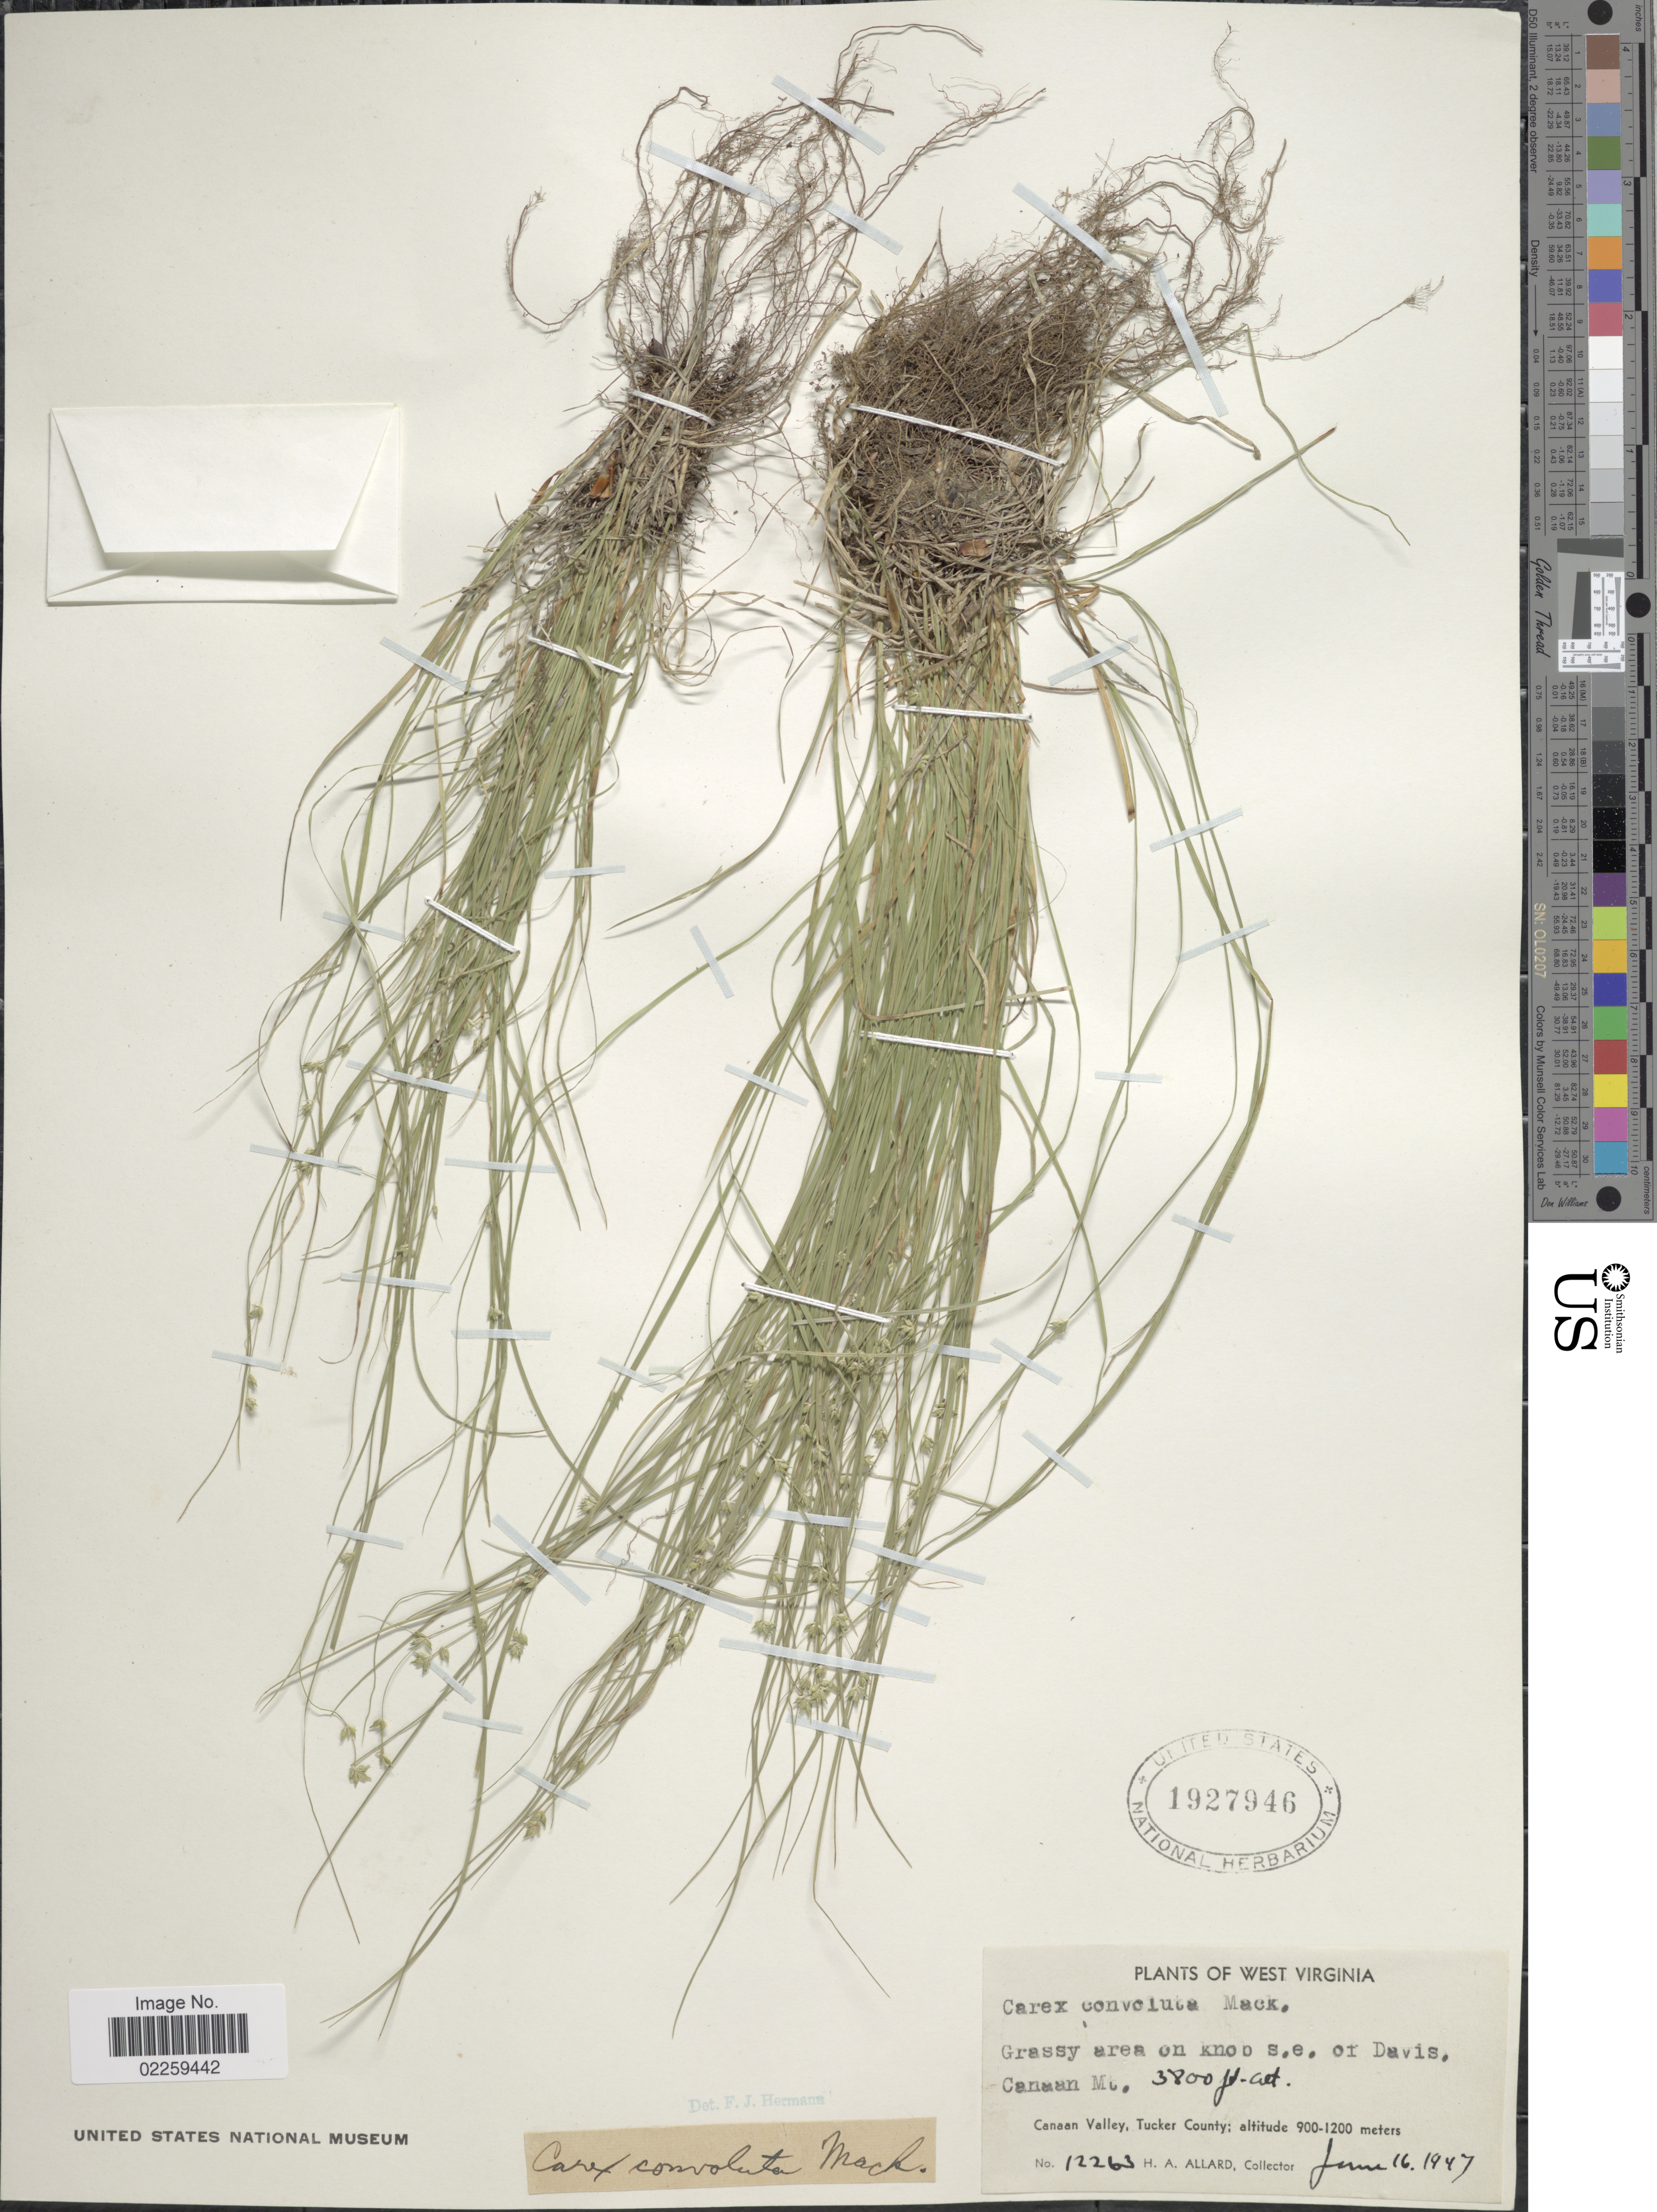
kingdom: Plantae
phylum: Tracheophyta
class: Liliopsida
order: Poales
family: Cyperaceae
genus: Carex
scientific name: Carex rosea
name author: Willd.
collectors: H. A. Allard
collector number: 12263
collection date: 1947-06-16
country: United States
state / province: West Virginia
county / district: Tucker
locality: Grassy area on knob s.e. of Davis, Canaan Mt. Canaan Valley, Tucker County.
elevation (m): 1158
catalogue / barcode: US 1927946